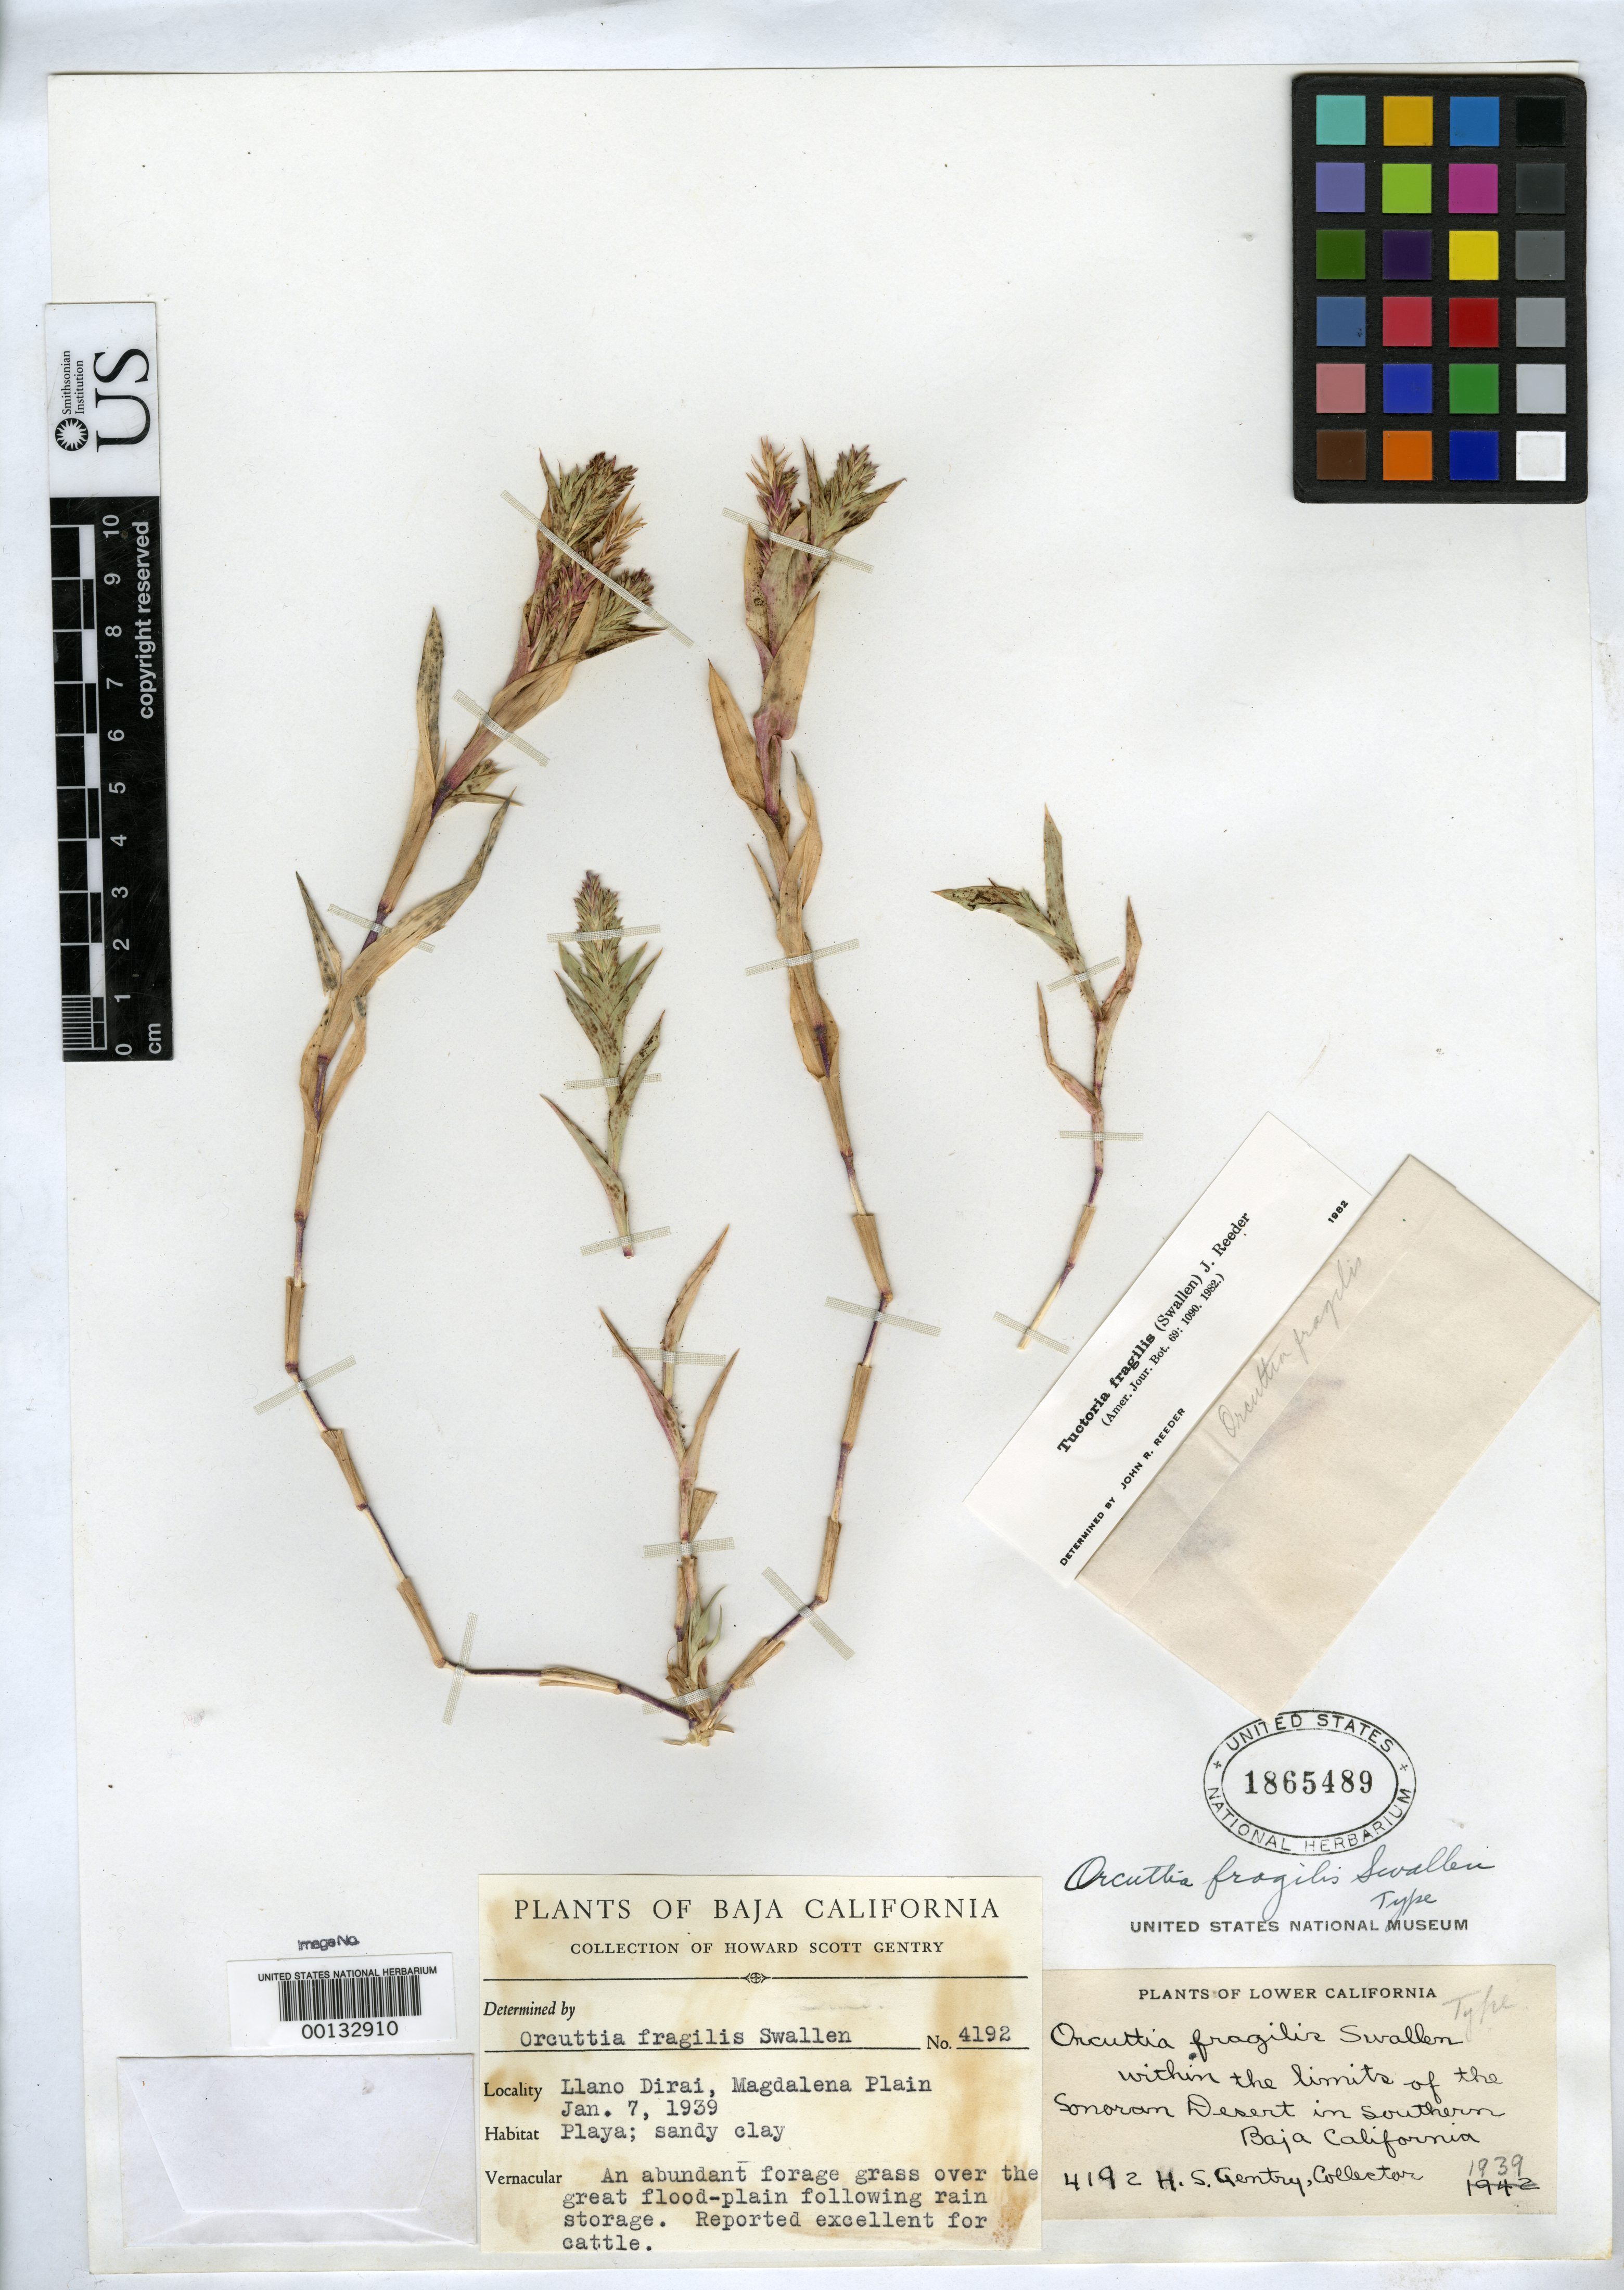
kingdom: Plantae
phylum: Tracheophyta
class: Liliopsida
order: Poales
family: Poaceae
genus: Orcuttia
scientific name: Orcuttia fragilis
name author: Swallen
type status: Holotype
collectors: H. S. Gentry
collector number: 4192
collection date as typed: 07 Jan 1939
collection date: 1939-01-07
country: Mexico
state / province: Baja California Sur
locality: Sonoran Valley, Llano Dirai, Magdalena Plain.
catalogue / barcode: US 1865489